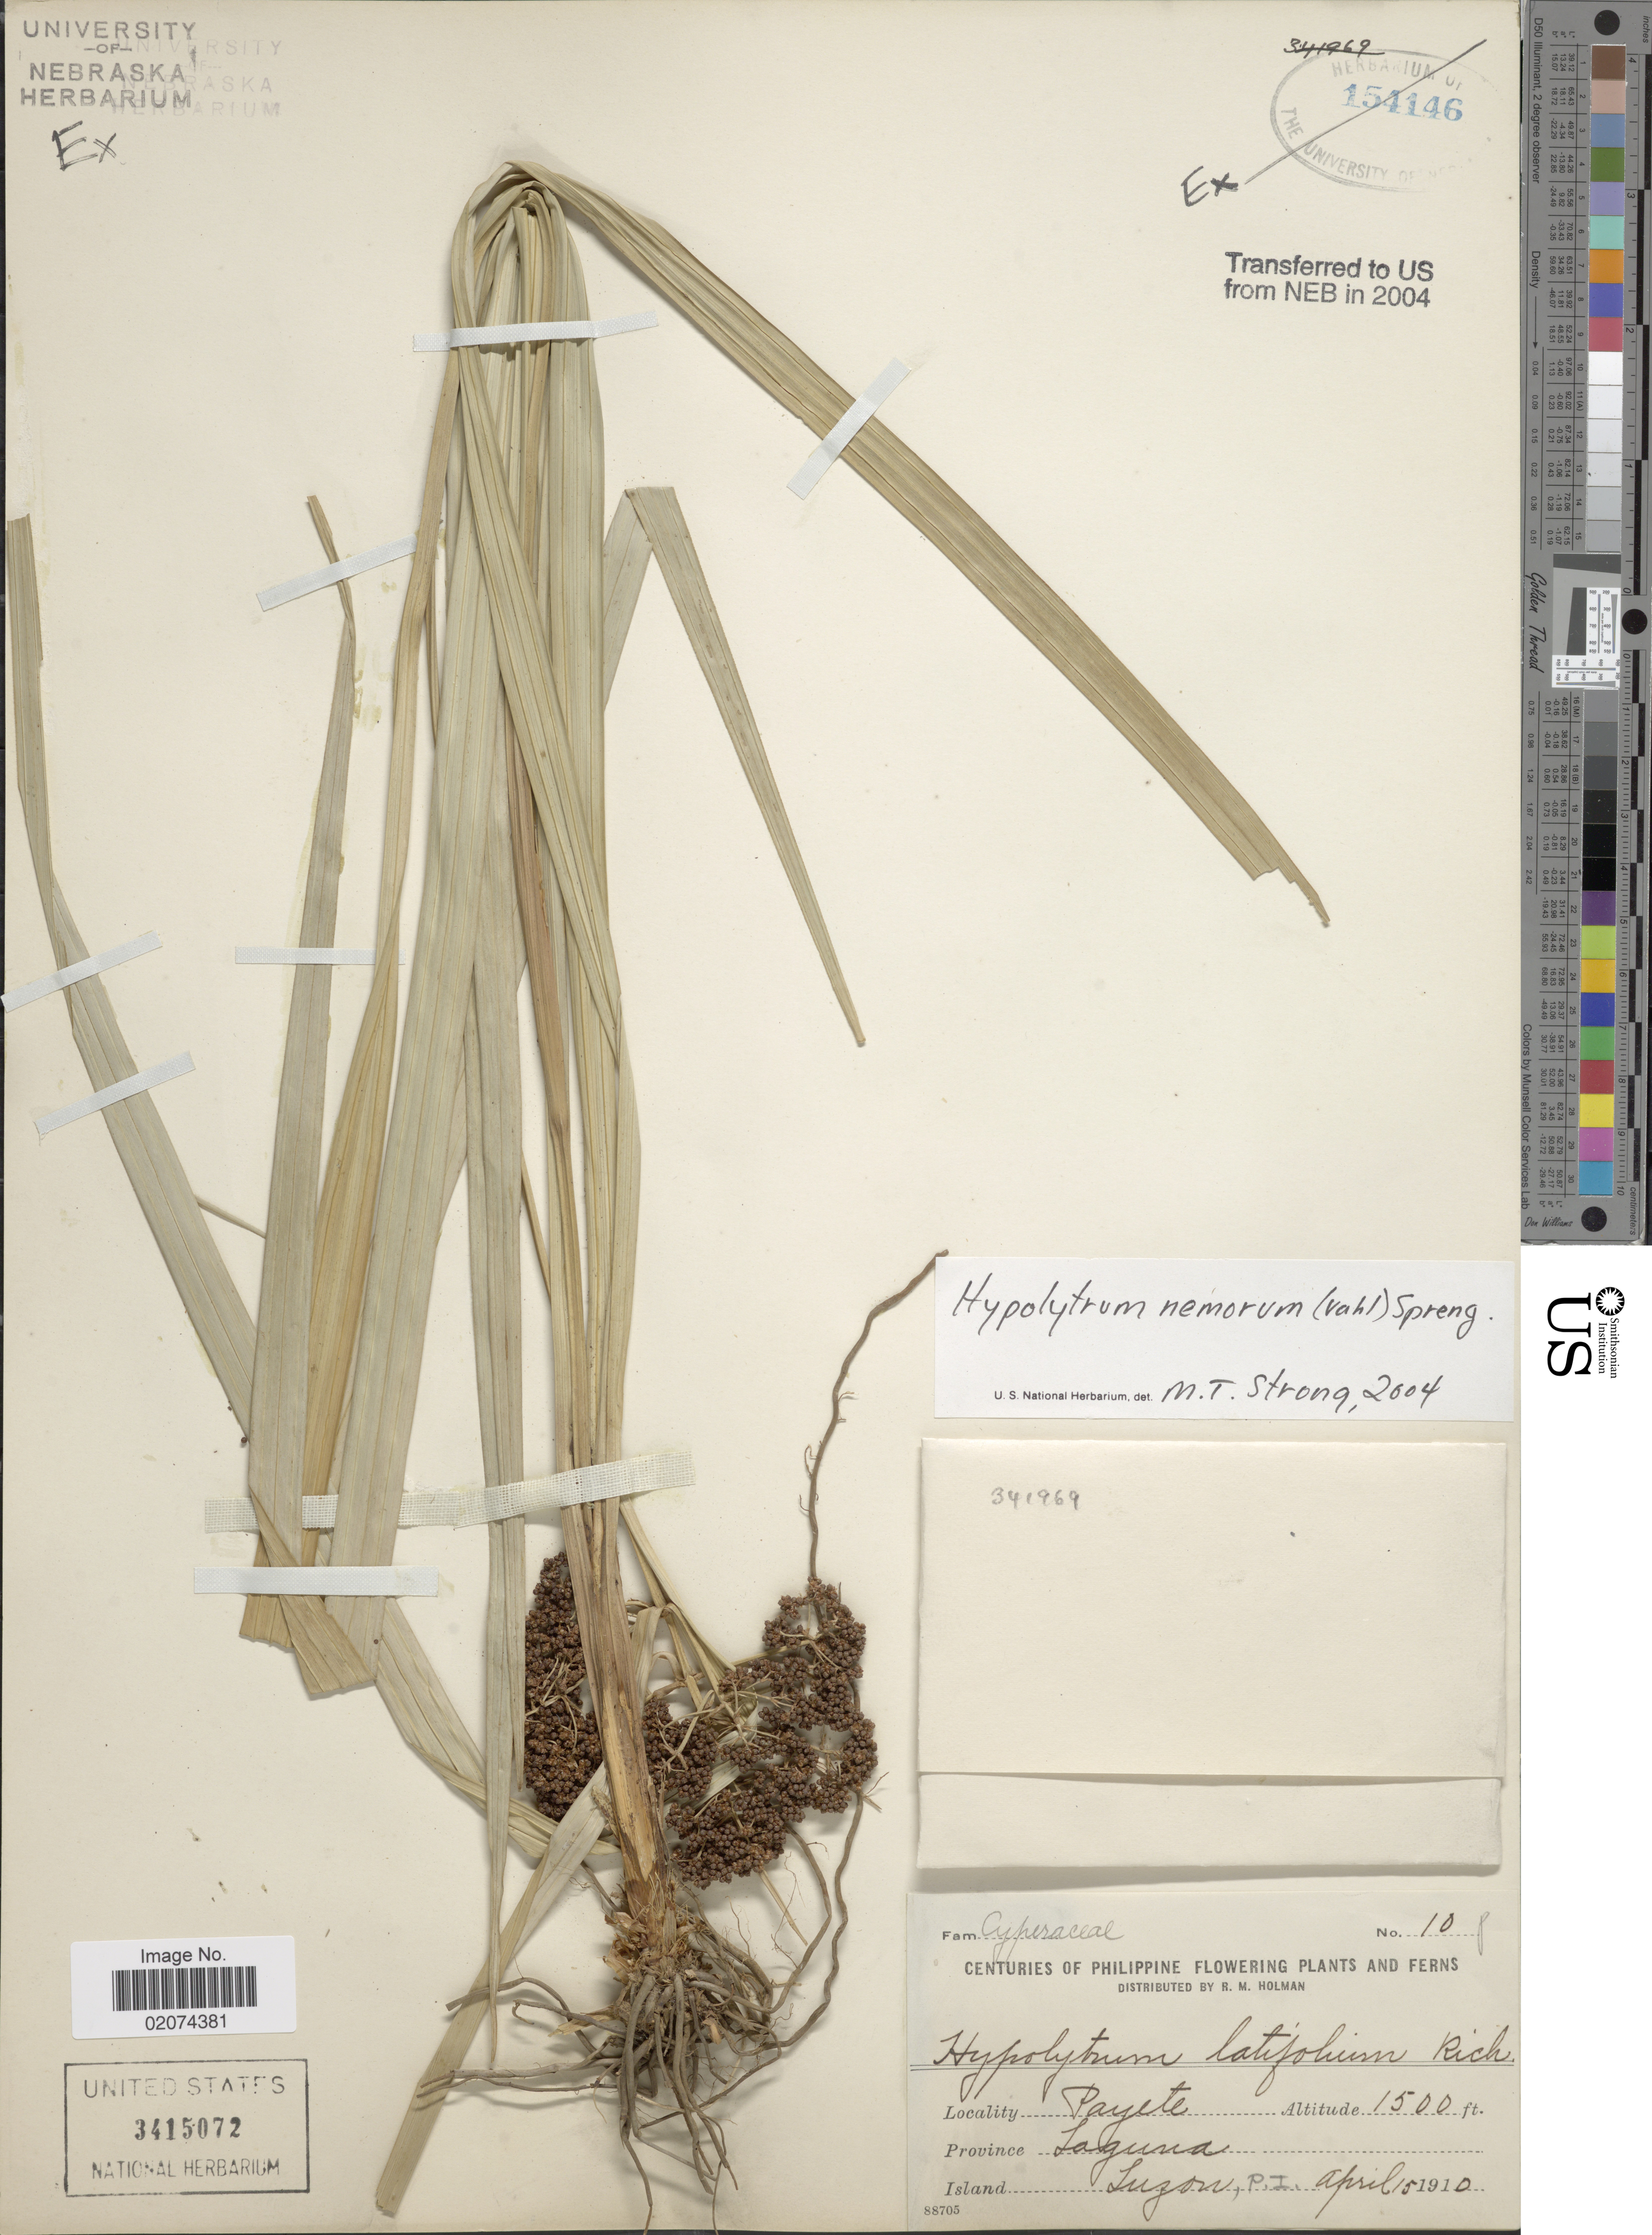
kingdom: Plantae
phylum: Tracheophyta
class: Liliopsida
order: Poales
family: Cyperaceae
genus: Hypolytrum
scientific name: Hypolytrum nemorum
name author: (Vahl) Spreng.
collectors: R. Holman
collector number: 108/341969?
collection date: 1910-04-15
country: Philippines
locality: Payete. Province: Laguna. Island: Luzon, P. I.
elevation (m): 457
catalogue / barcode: US 3415072